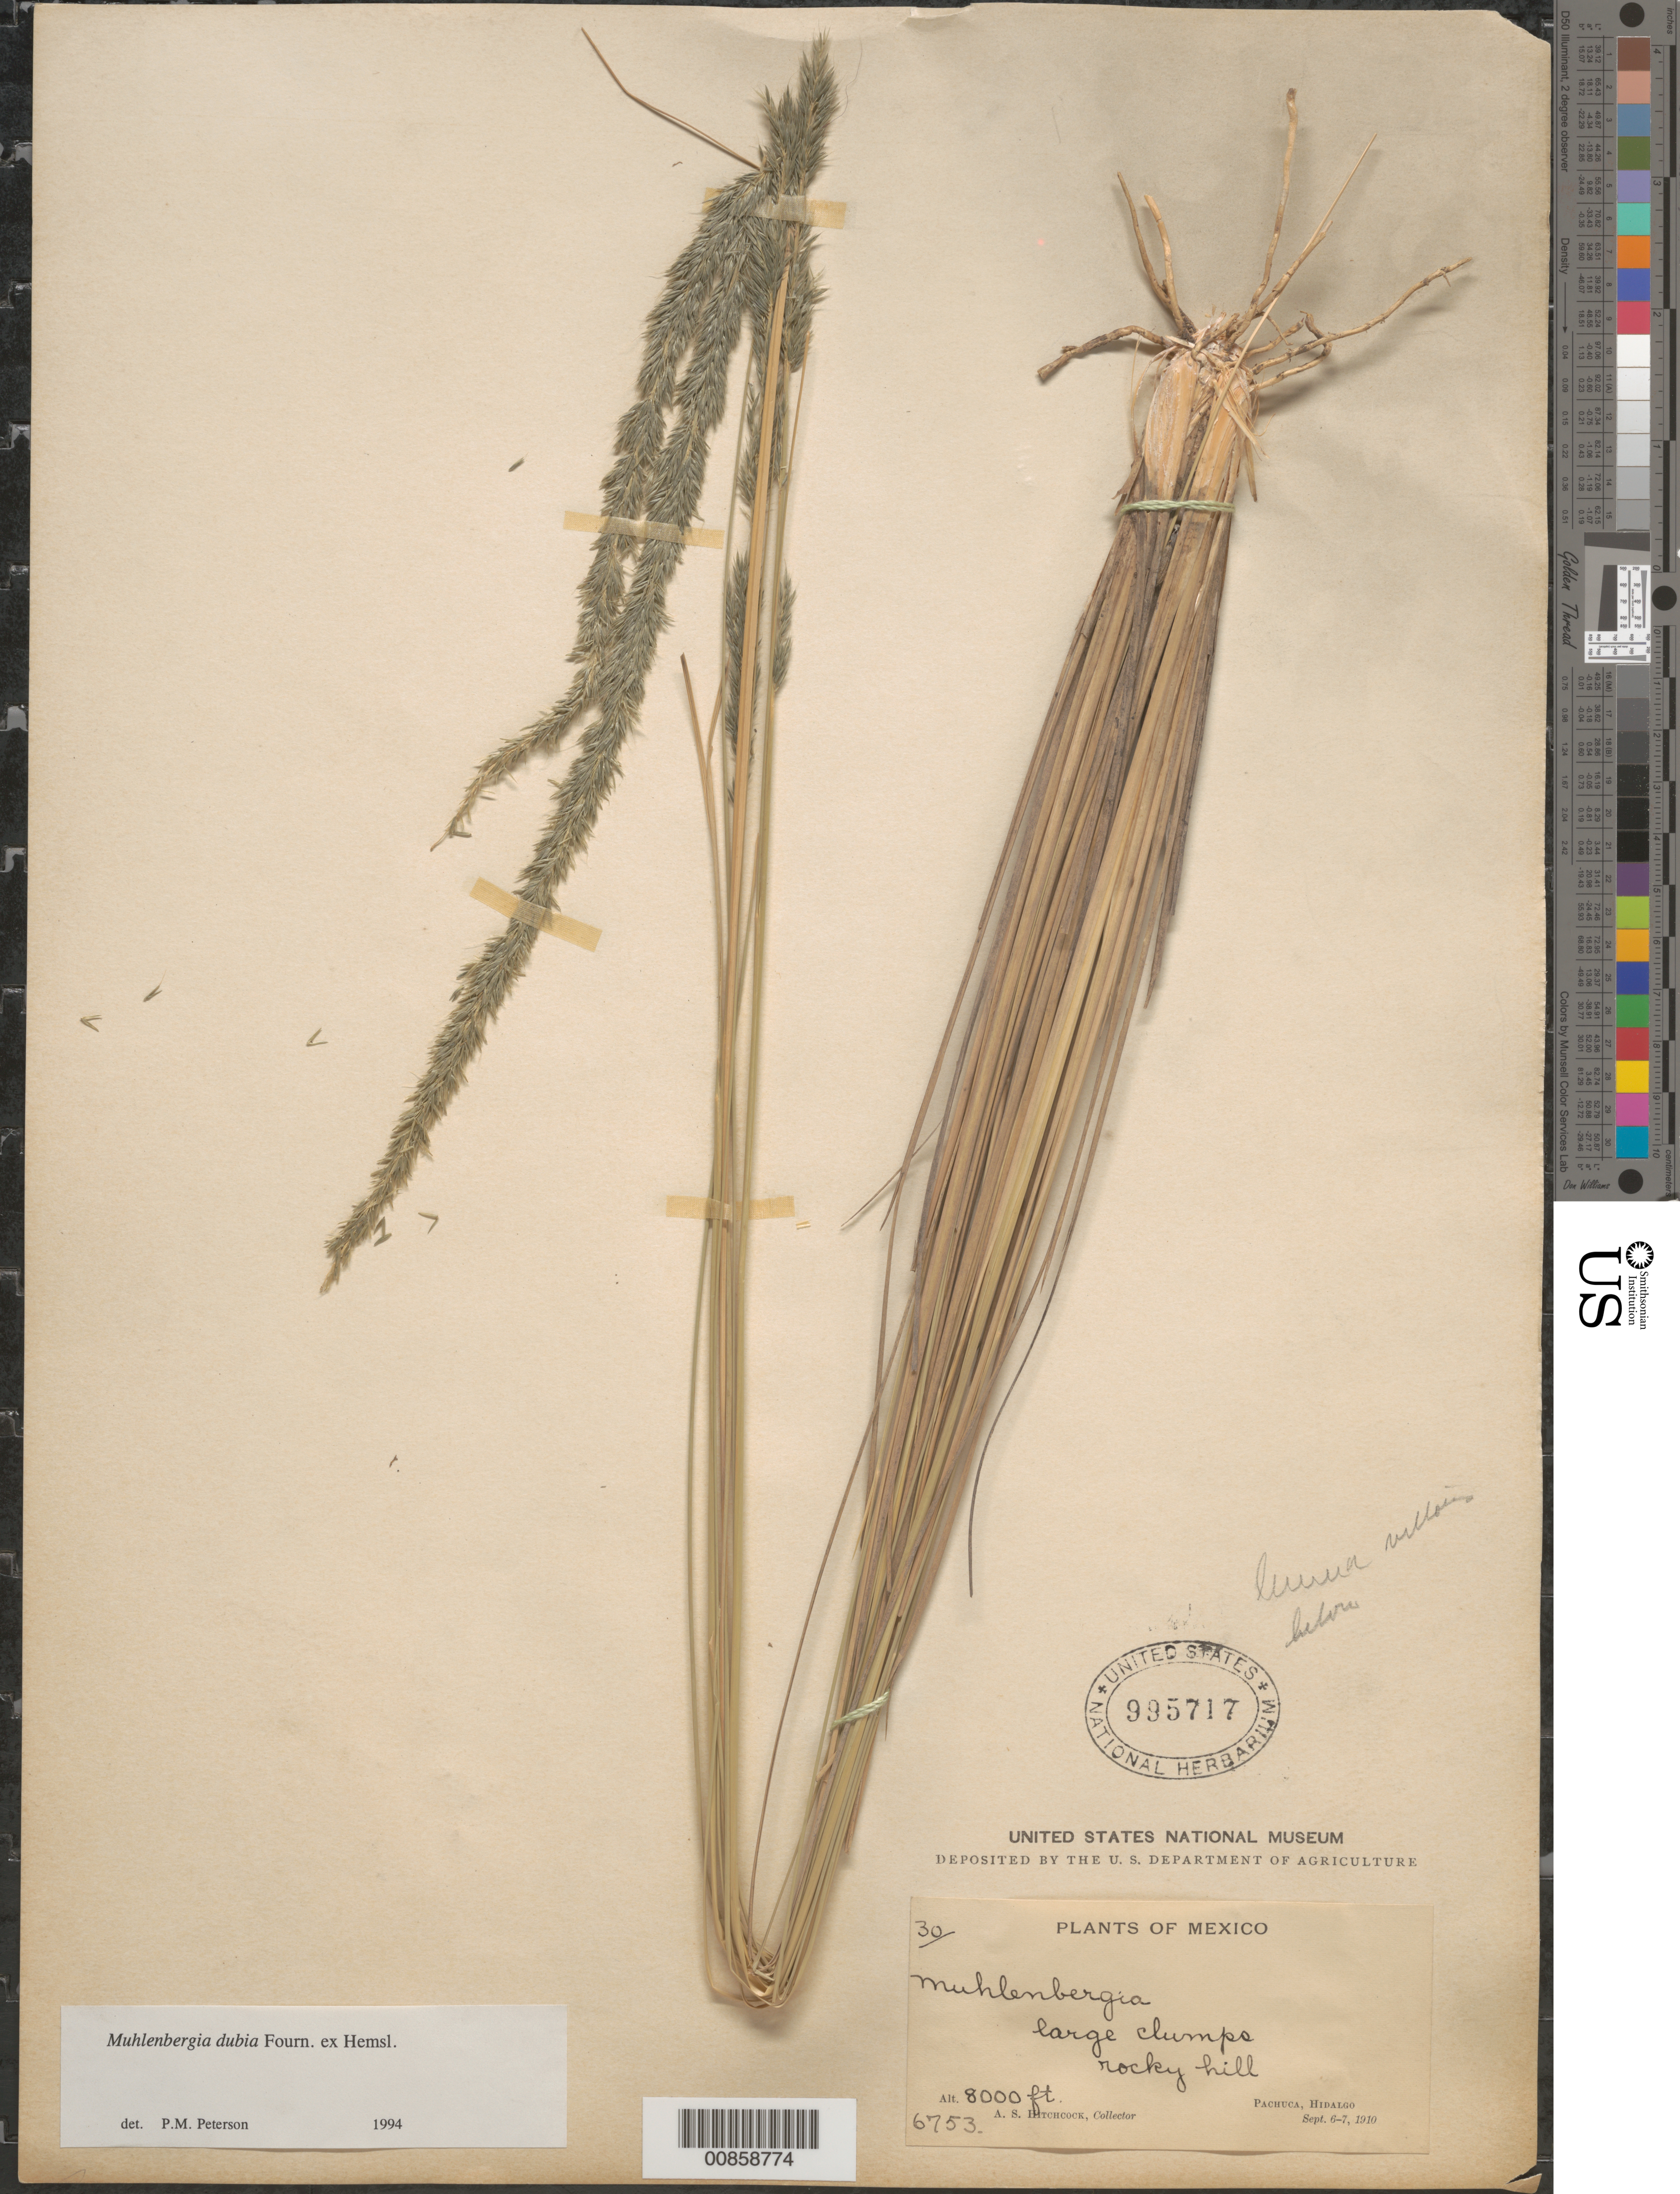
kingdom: Plantae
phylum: Tracheophyta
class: Liliopsida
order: Poales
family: Poaceae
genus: Muhlenbergia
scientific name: Muhlenbergia dubia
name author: E. Fourn.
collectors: A. S. Hitchcock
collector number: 6753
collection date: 1910-09-06/1910-09-07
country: Mexico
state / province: Hidalgo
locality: Pachuca.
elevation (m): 2438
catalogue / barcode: US 995717